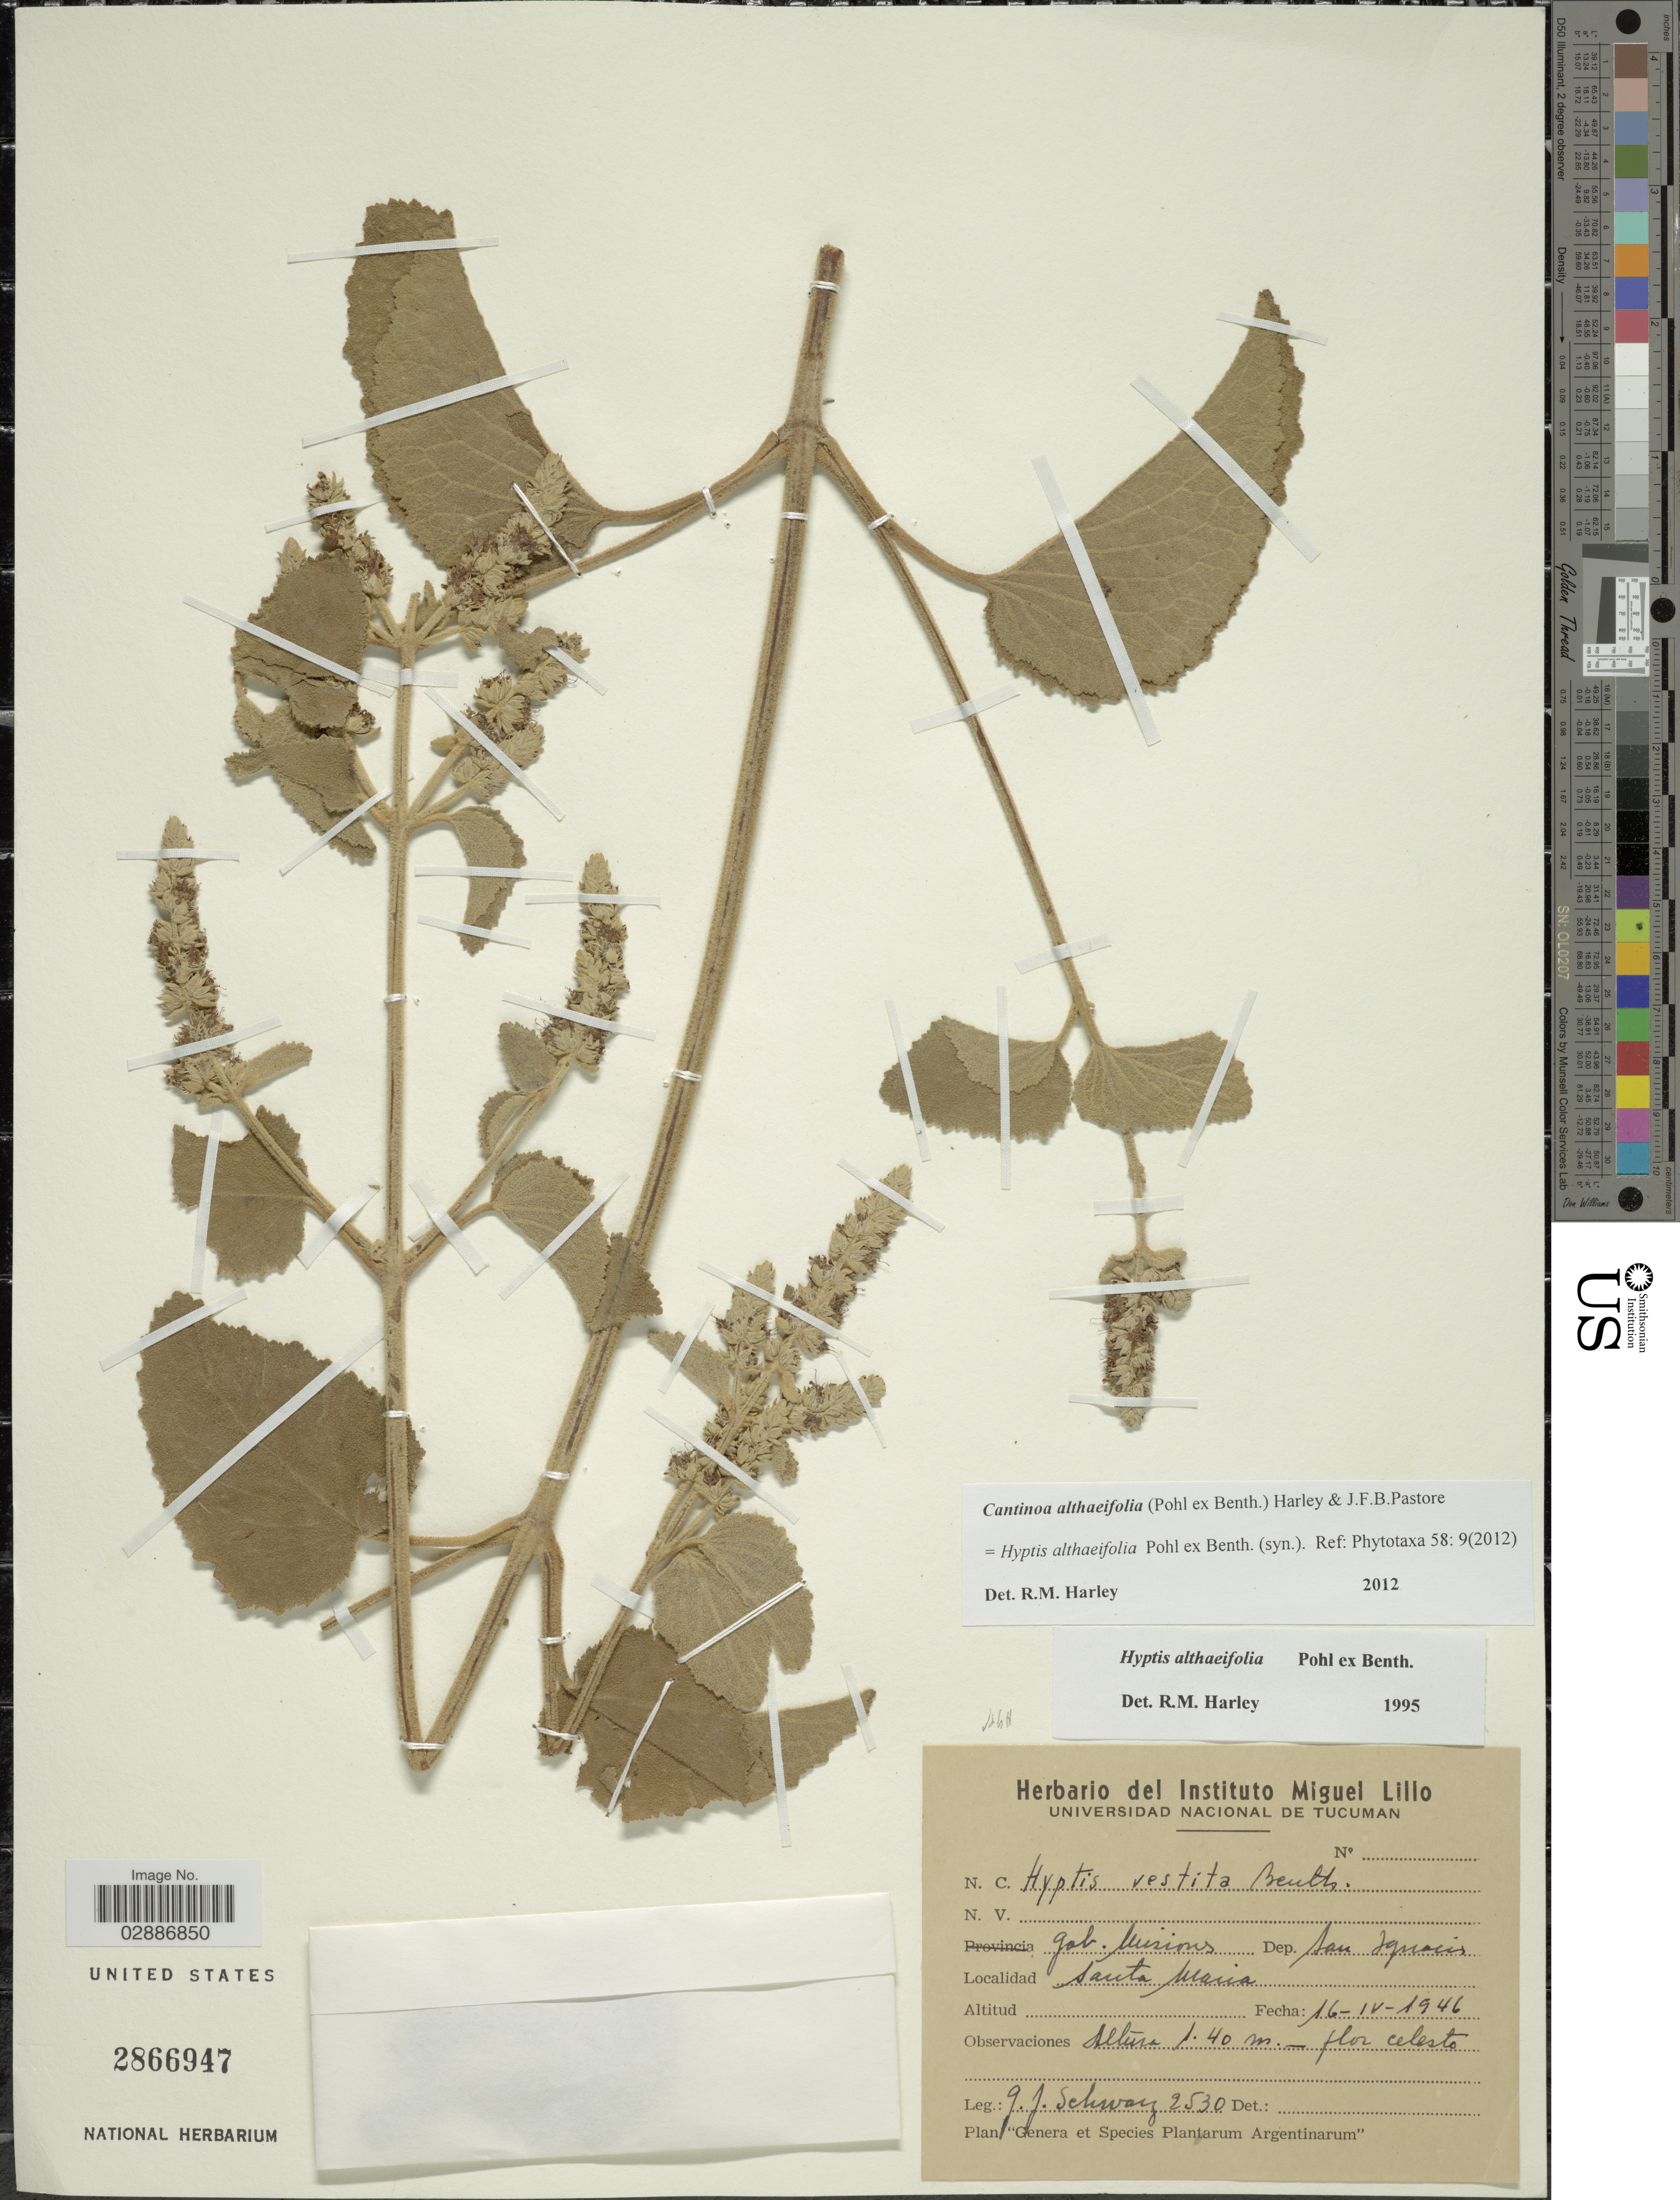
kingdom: Plantae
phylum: Tracheophyta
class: Magnoliopsida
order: Lamiales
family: Lamiaceae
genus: Cantinoa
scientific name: Cantinoa althaeifolia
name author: (Pohl ex Benth.) Harley & J.F.B. Pastore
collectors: G. J. Schwarz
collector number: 2530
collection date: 1946-04-16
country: Argentina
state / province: Misiones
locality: Gob. Misiones. Dep. San Ignacio. Santa Maria.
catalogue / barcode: US 2866947